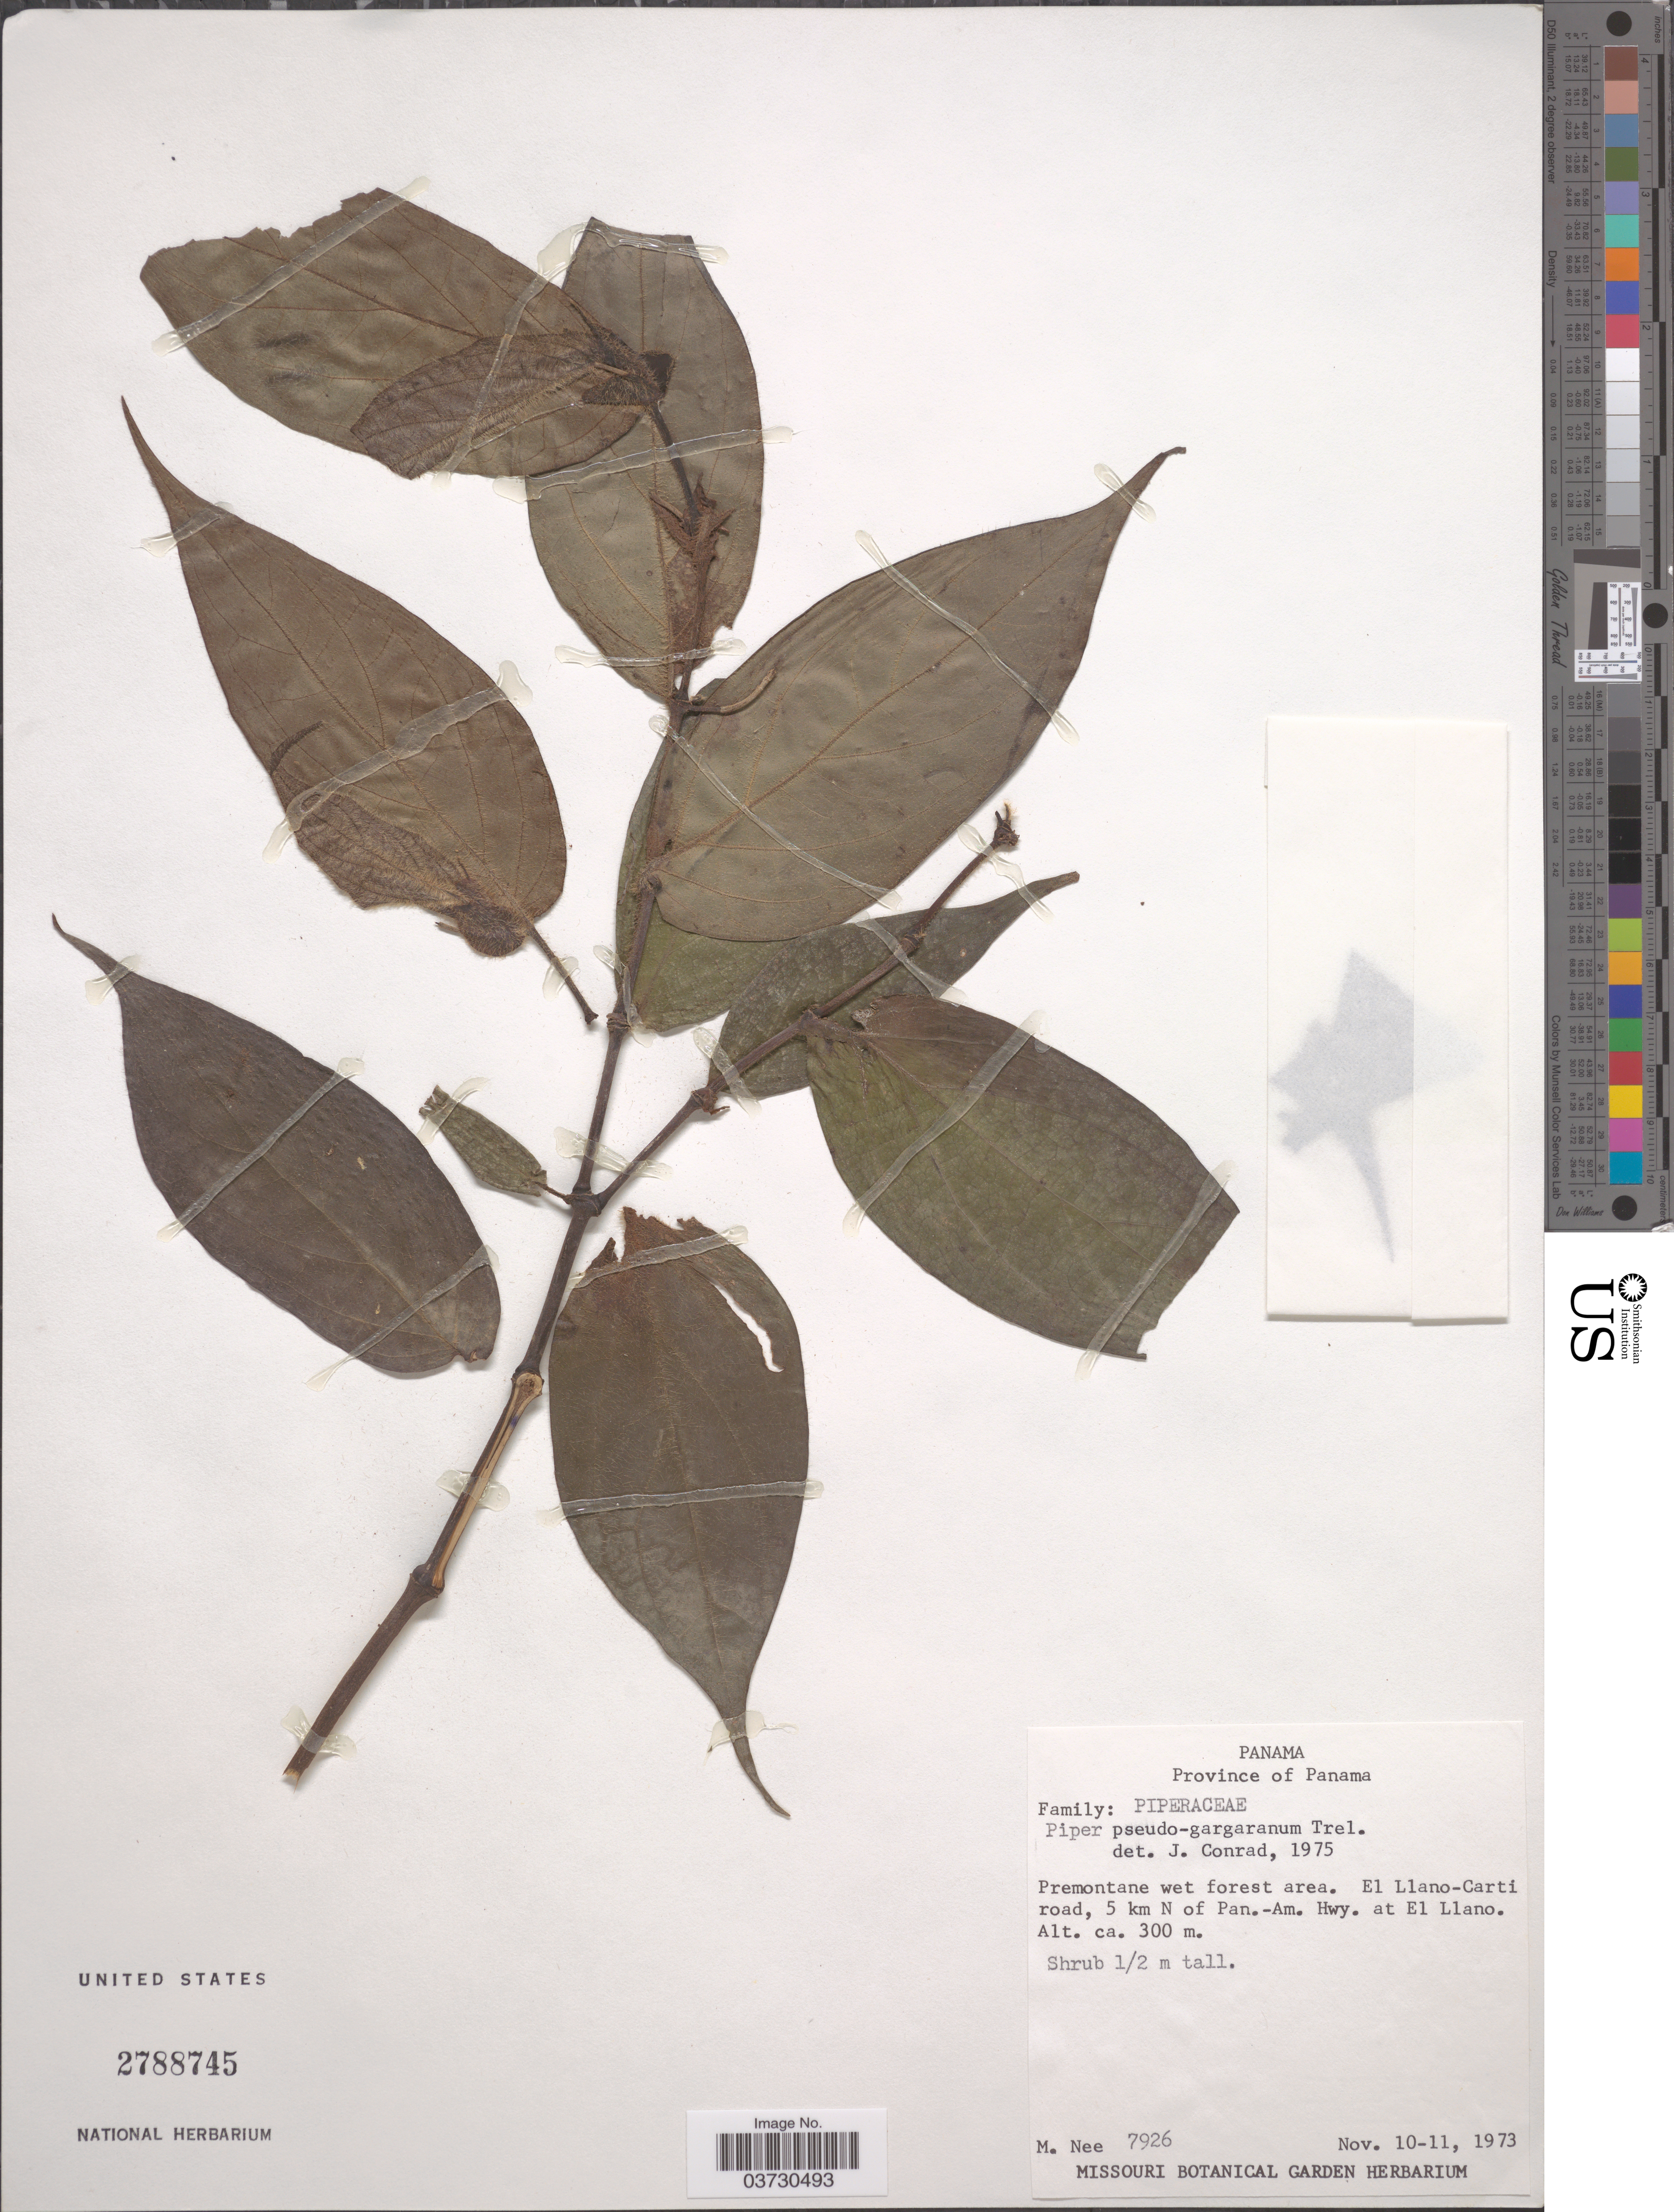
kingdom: Plantae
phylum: Tracheophyta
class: Magnoliopsida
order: Piperales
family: Piperaceae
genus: Piper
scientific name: Piper pseudogaragaranum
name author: Trel.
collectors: M. Nee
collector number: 7926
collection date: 1973-11-10/1973-11-11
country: Panama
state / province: Panamá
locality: Premontane wet forest area. El Llano-Carti road, 5 km N of Pan.-Am. Hwy. at El Llano.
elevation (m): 300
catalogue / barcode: US 2788745